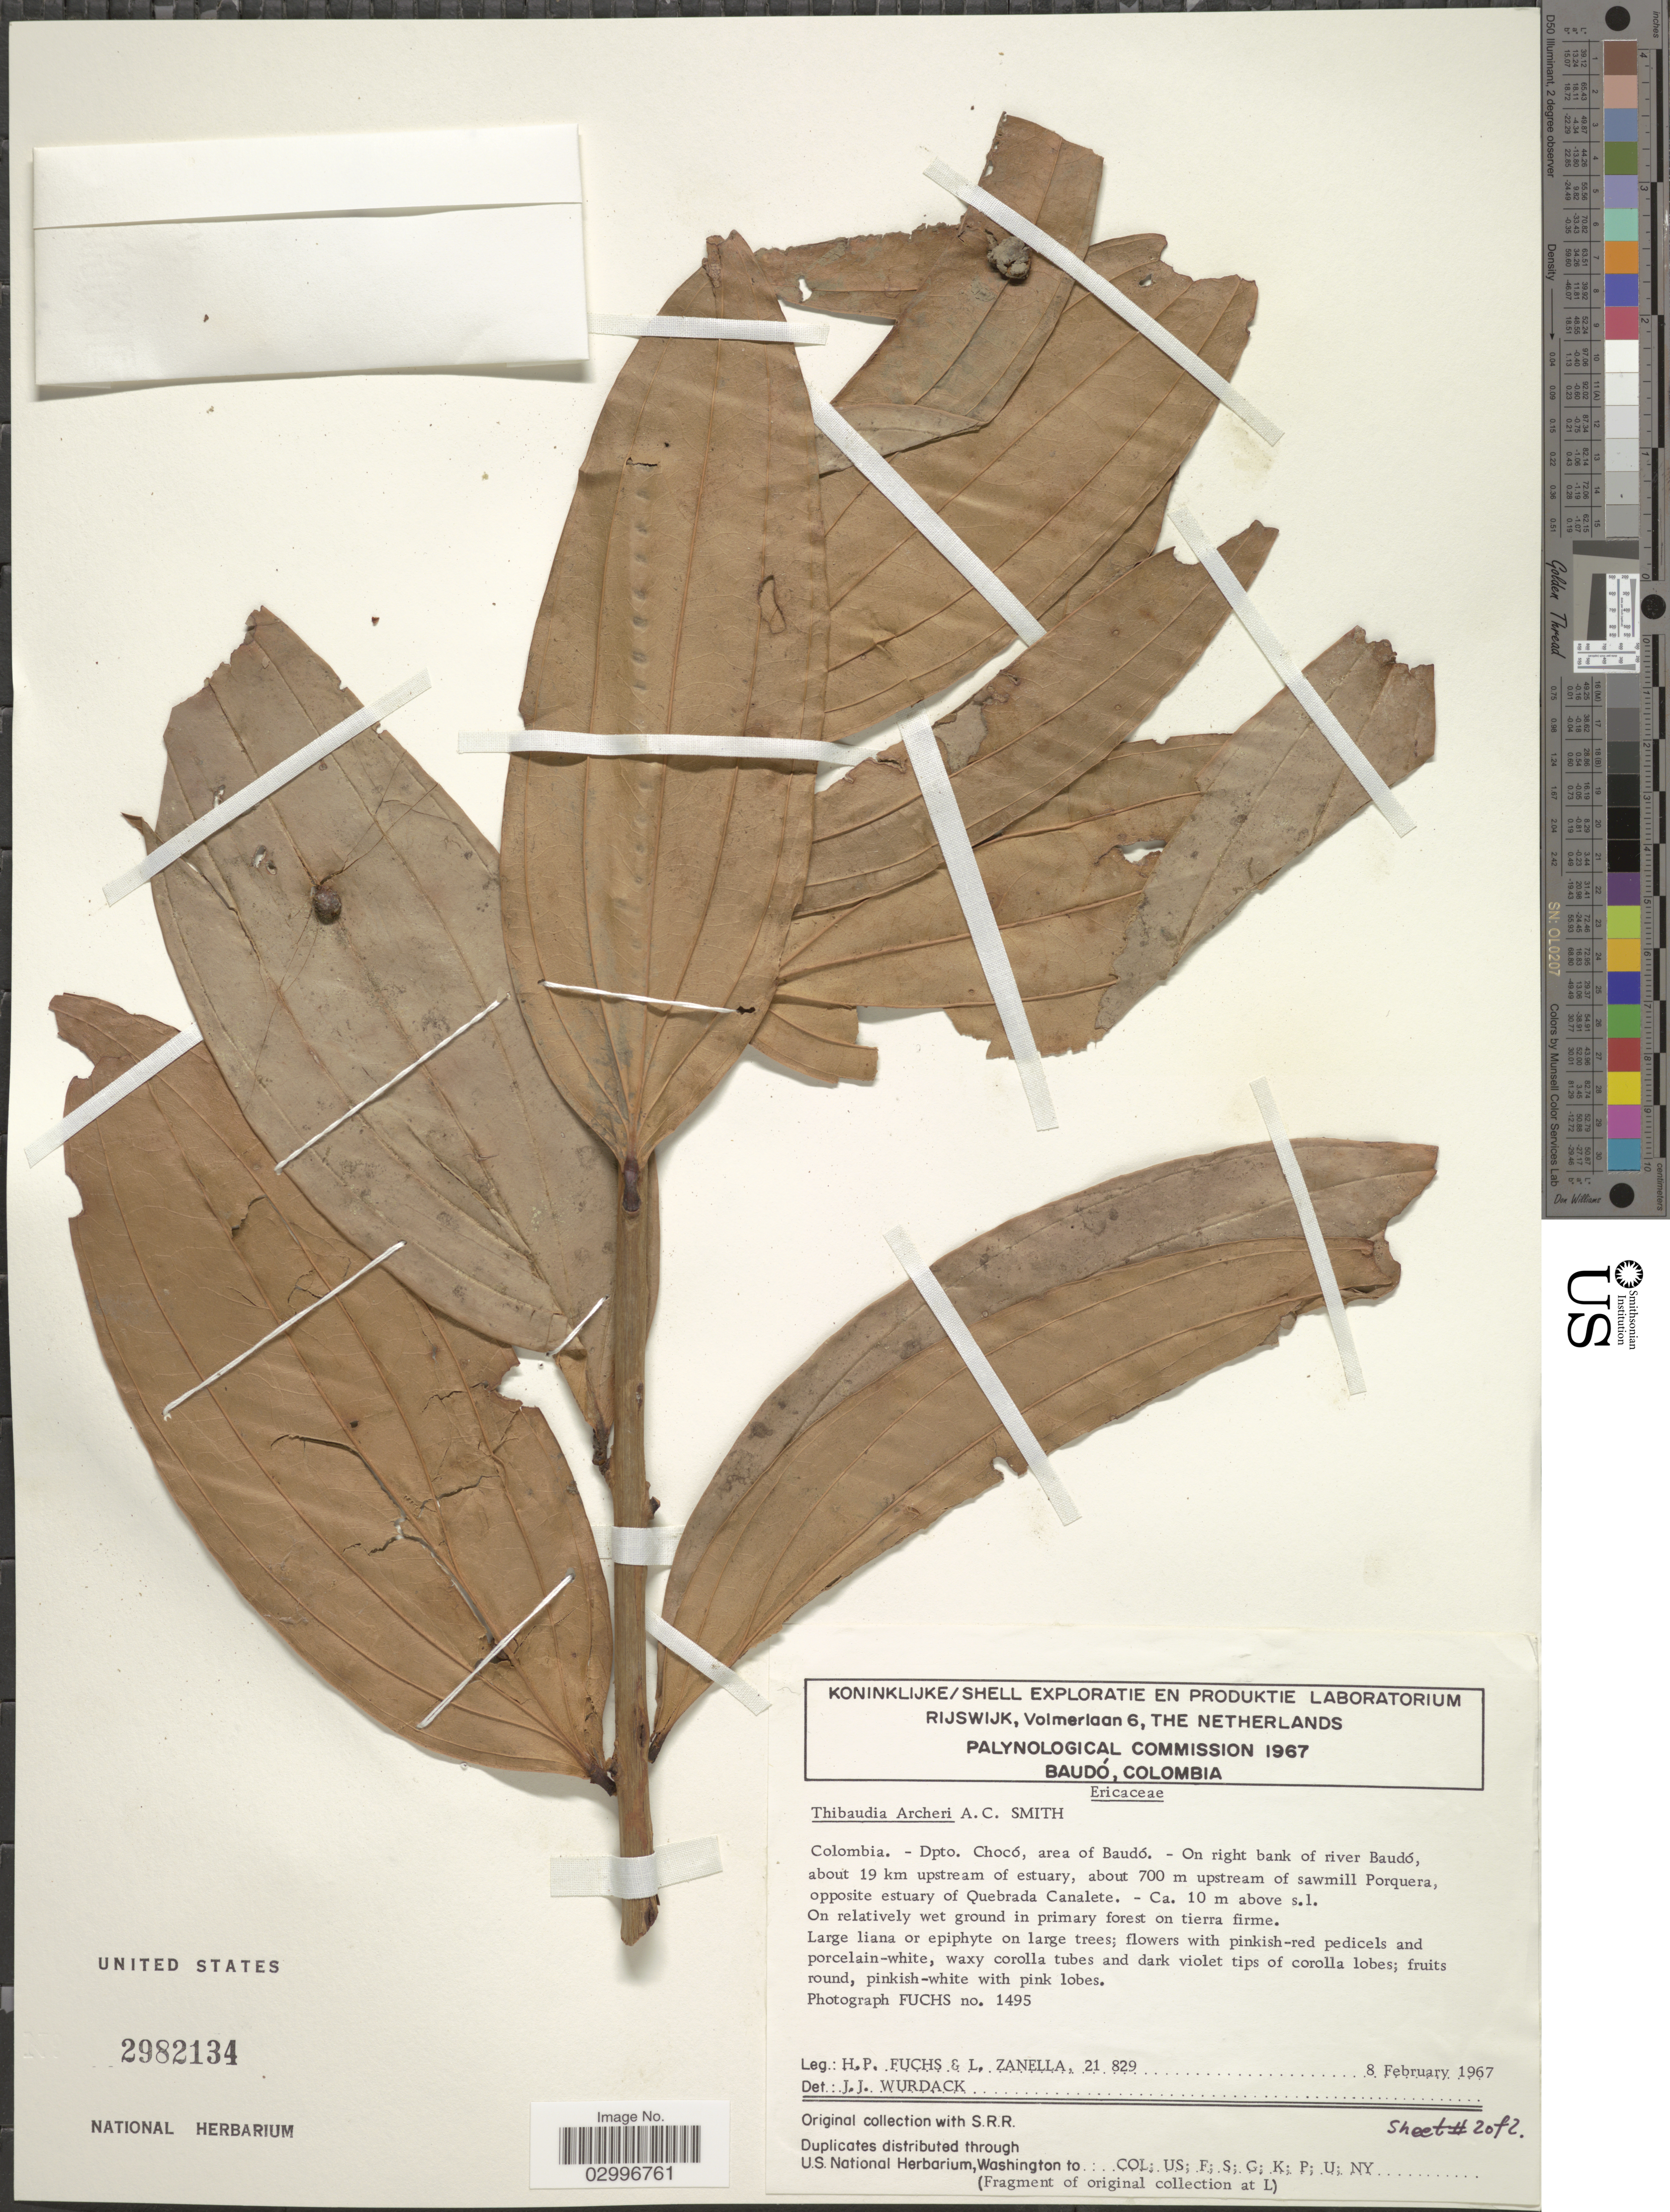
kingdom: Plantae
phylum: Tracheophyta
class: Magnoliopsida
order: Ericales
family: Ericaceae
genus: Thibaudia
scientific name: Thibaudia archeri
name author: A.C. Sm.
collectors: H. P. Fuchs & L. Zanella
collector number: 21829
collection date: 1967-02-08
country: Colombia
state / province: Chocó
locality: Dpto. Chocó, area of Baudó. - On right bank of river Baudó, about 19 km upstream of estuary, abou 700 m. upstream of sawmill Porquera, opposite estuary of Quebrada Canalete.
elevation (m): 10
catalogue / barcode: US 2982134